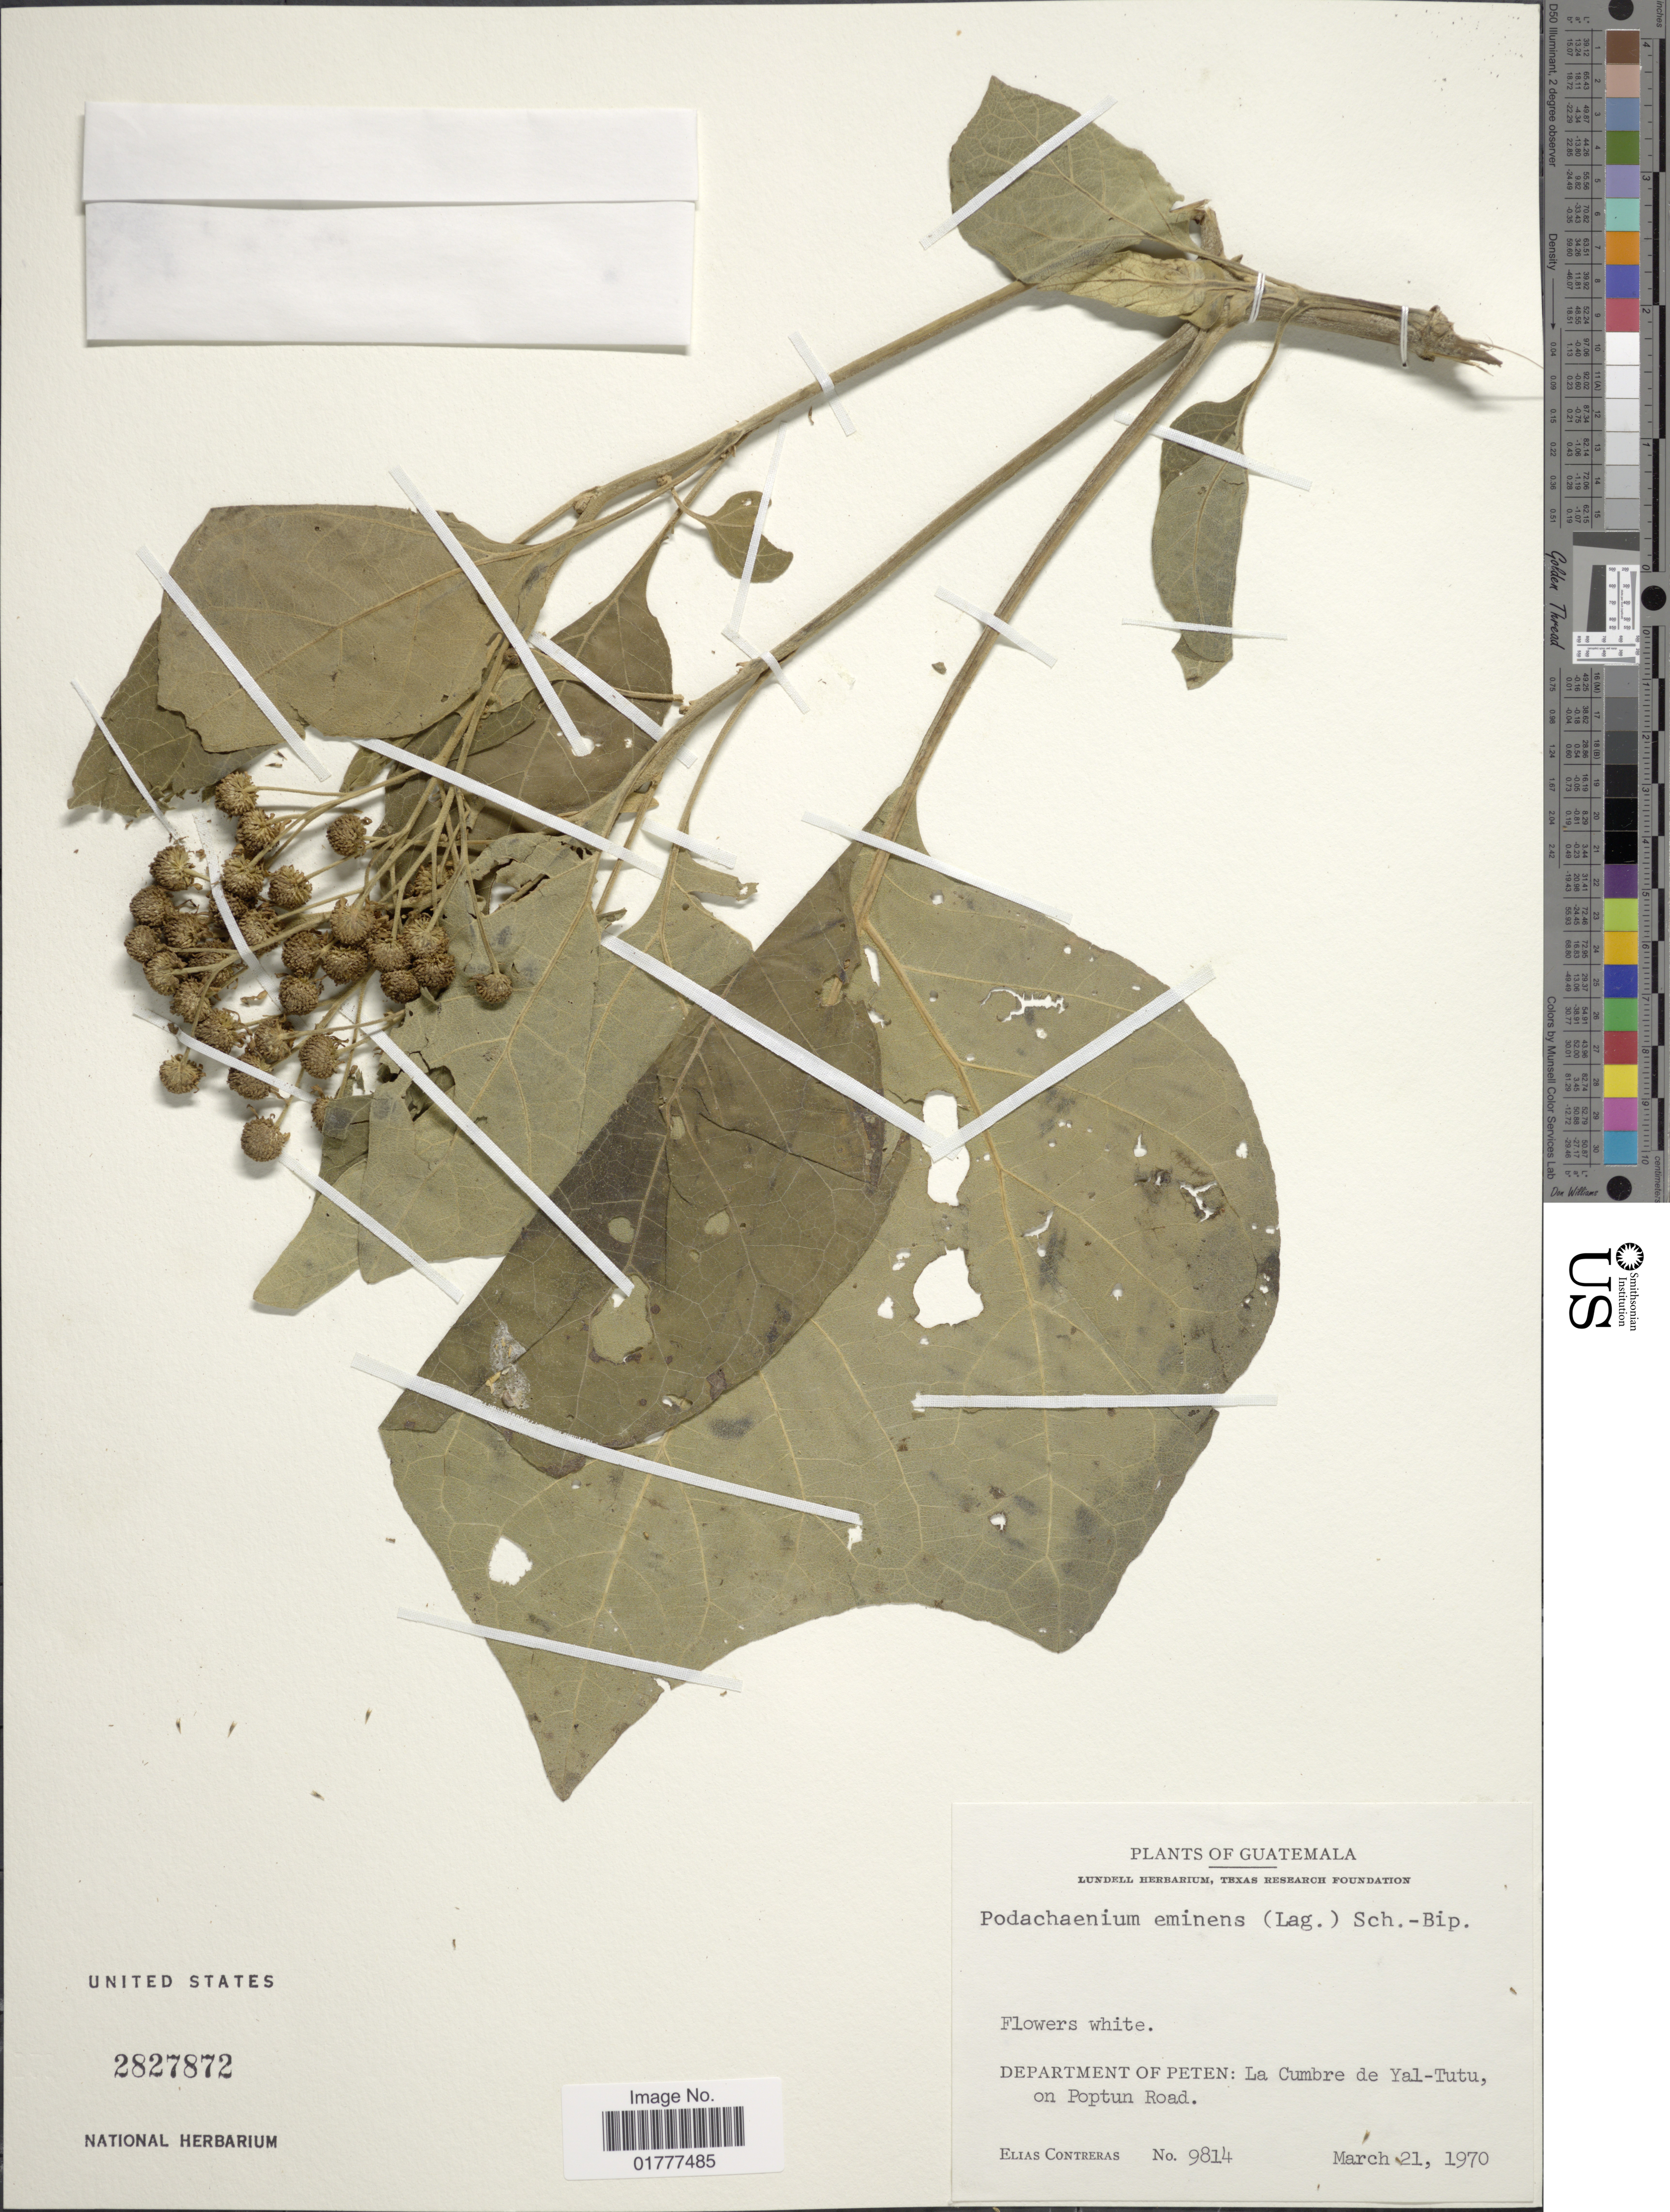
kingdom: Plantae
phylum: Tracheophyta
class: Magnoliopsida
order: Asterales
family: Asteraceae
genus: Podachaenium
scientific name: Podachaenium eminens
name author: (Lag.) Sch. Bip. ex Sch. Bip.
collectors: E. Contreras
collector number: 9814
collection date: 1970-03-21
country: Guatemala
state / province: El Petén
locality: Department of Peten: La Cumbre de Yal-Tutu, on Potun Road.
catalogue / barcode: US 2827872